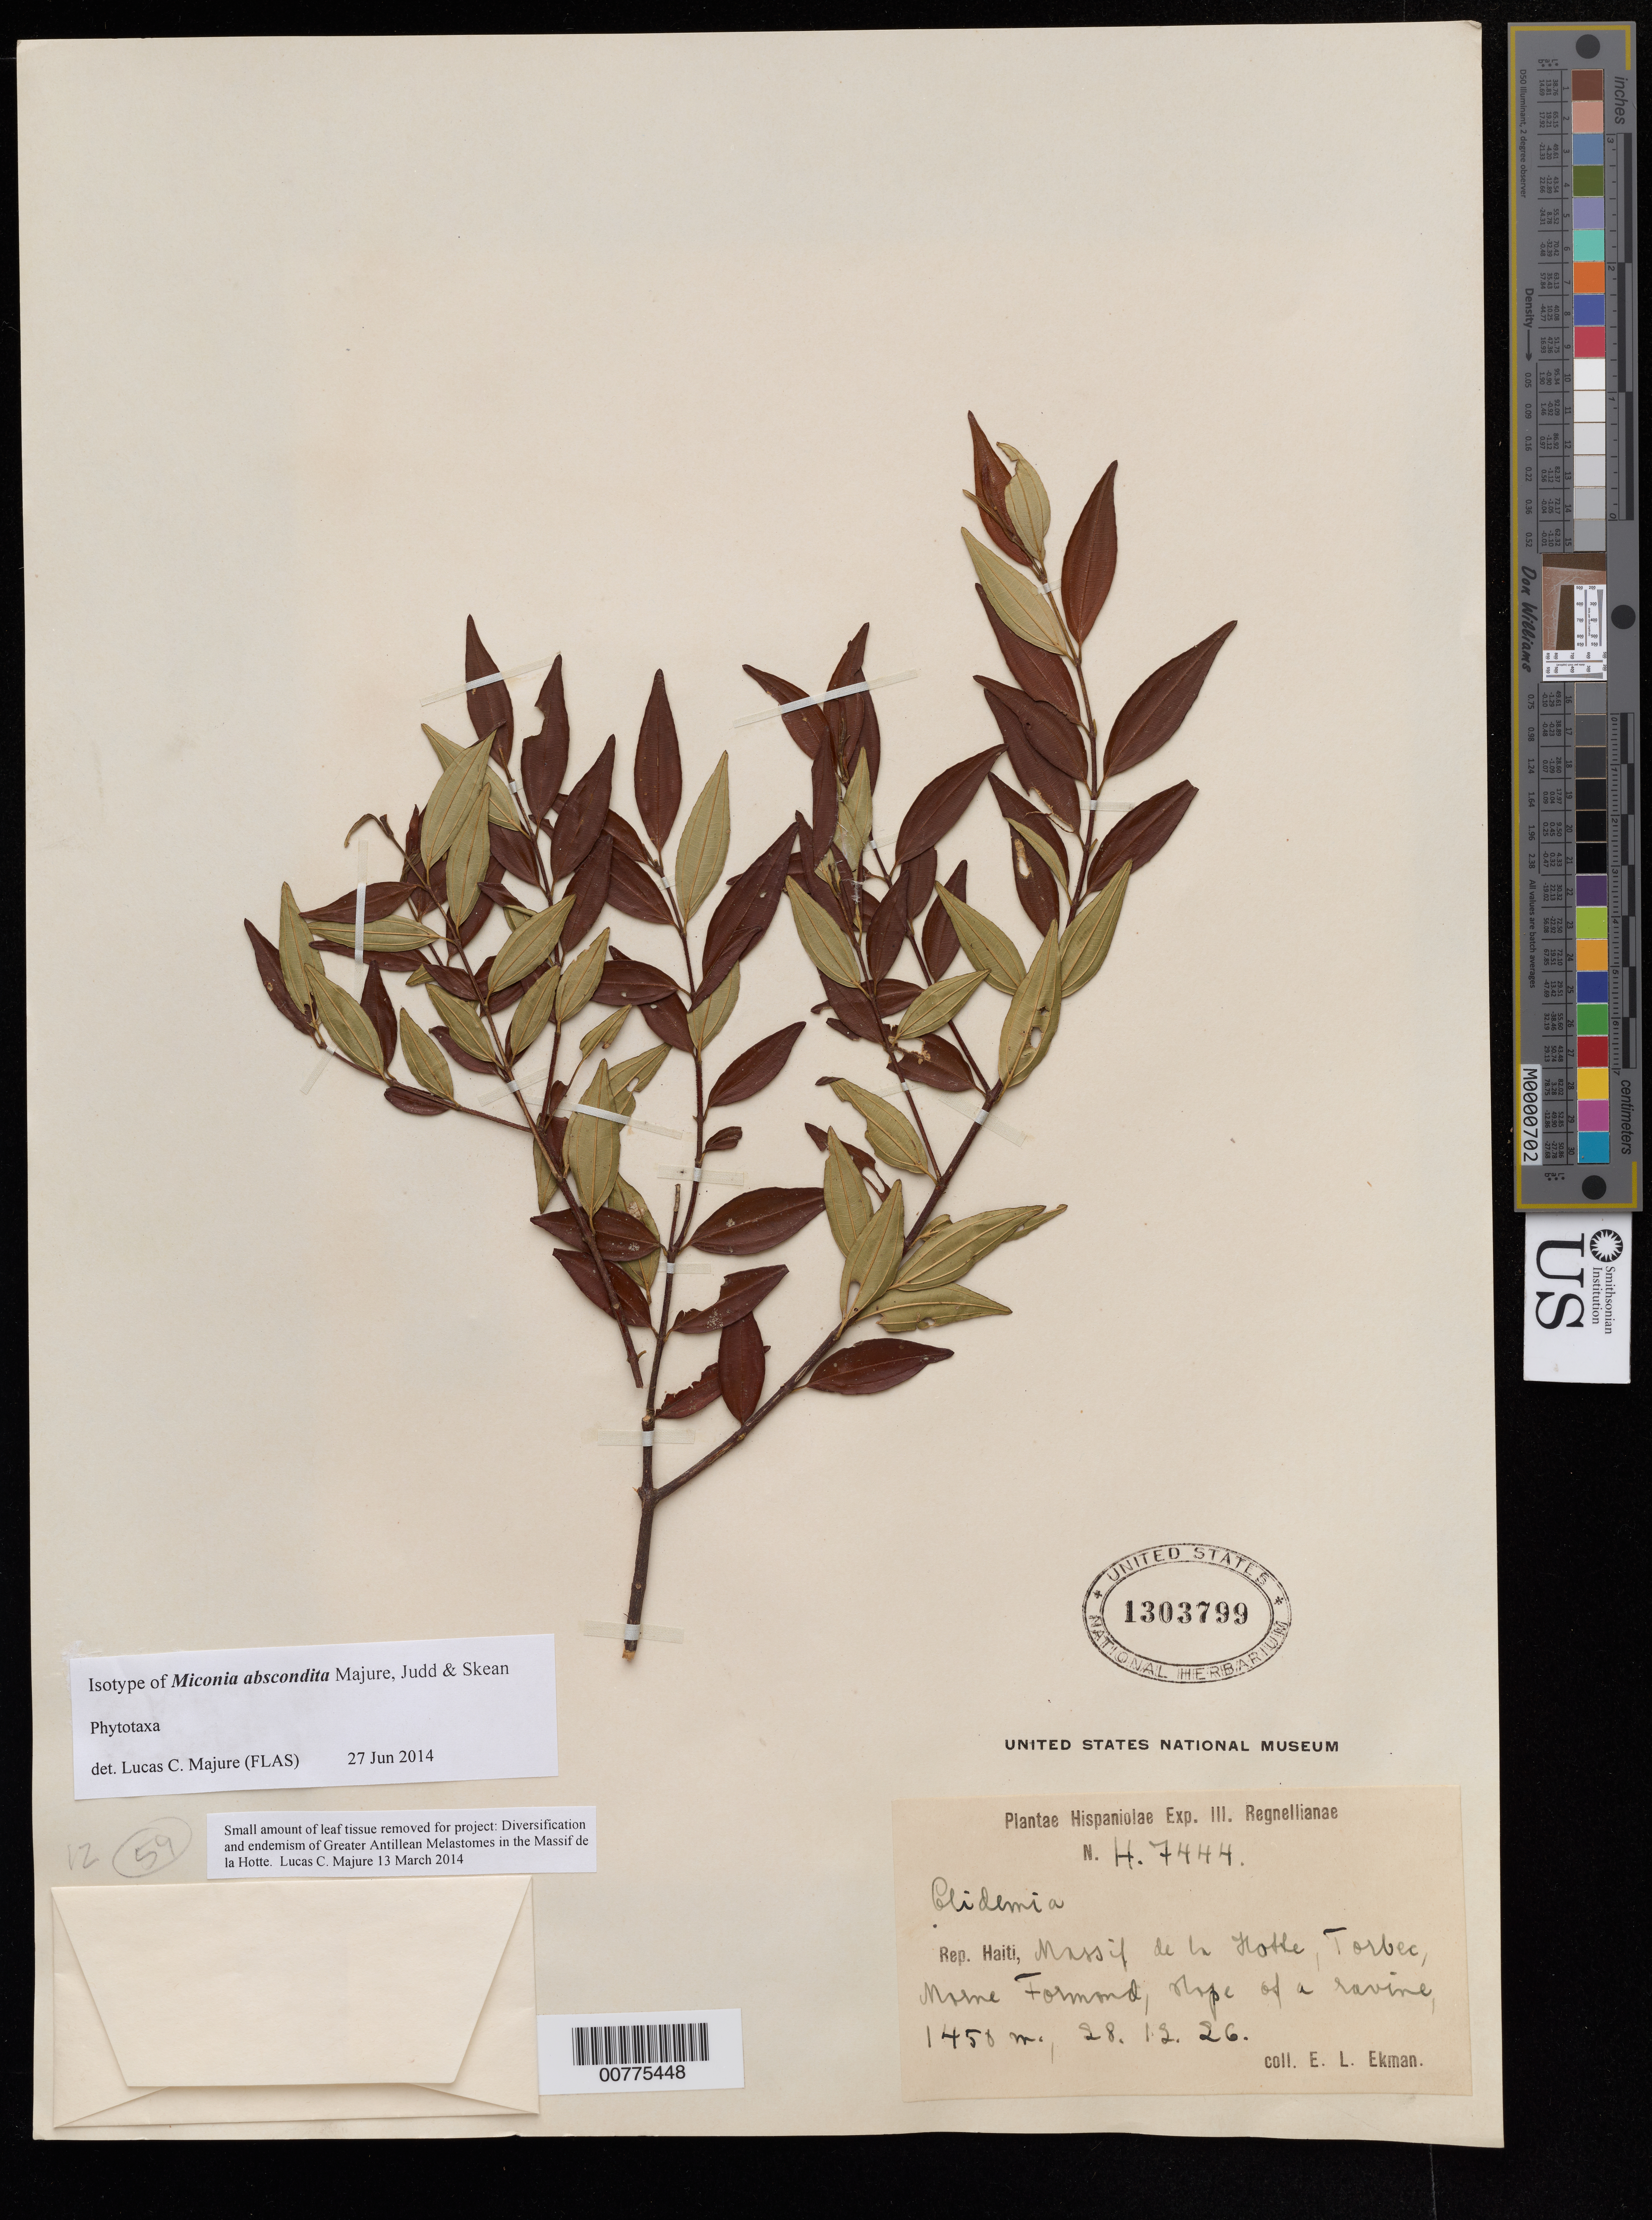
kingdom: Plantae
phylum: Tracheophyta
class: Magnoliopsida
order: Myrtales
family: Melastomataceae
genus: Miconia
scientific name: Miconia abscondita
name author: Judd et al.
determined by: Majure, Lucas C., (FLAS), University of Florida (UNITED STATES)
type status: Isotype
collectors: E. L. Ekman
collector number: H 7444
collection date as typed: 28 Dec 1926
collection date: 1926-12-28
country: Haiti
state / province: Sud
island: Hispaniola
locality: Massif de la Hotte, Torbec, Morne Formond.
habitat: Slope of a ravine.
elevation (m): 1450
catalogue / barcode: US 1303799